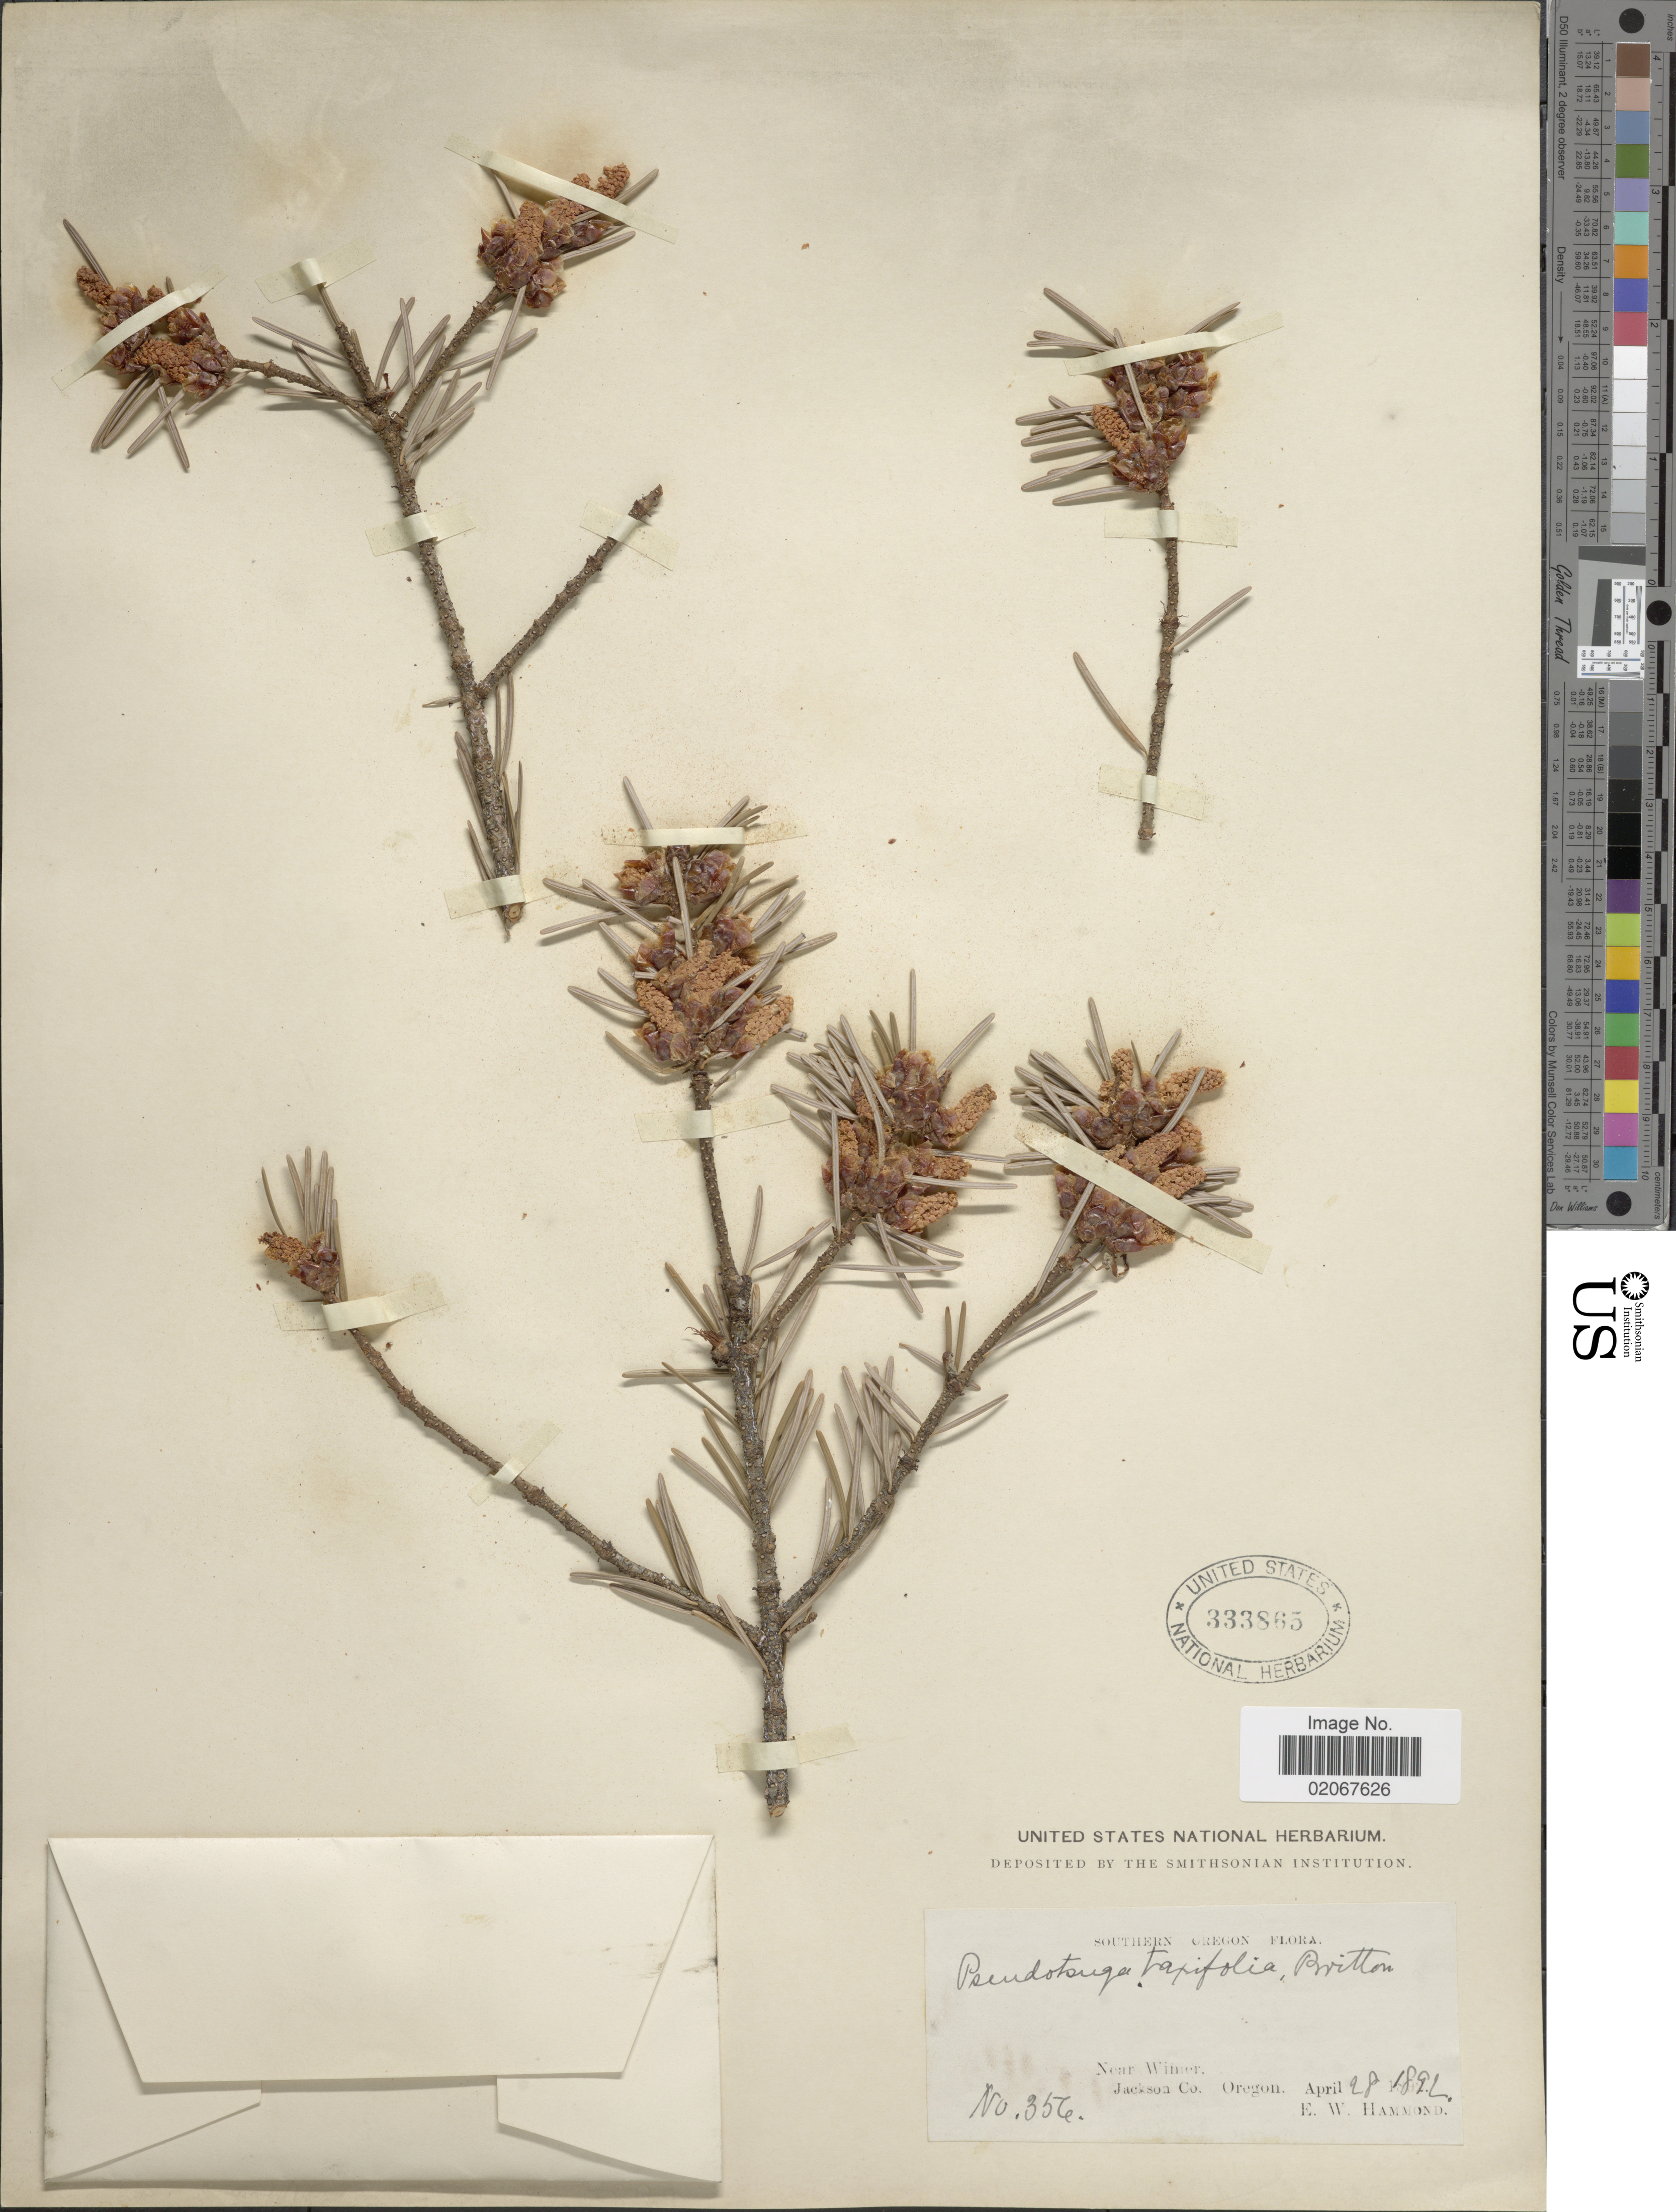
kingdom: Plantae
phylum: Tracheophyta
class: Pinopsida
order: Pinales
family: Pinaceae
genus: Pseudotsuga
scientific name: Pseudotsuga menziesii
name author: (Mirb.) Franco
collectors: E. Hammond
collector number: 356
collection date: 1892-04-28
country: United States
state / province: Oregon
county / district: Jackson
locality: Near Wimer. Jackson Co. Oregon.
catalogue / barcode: US 333865